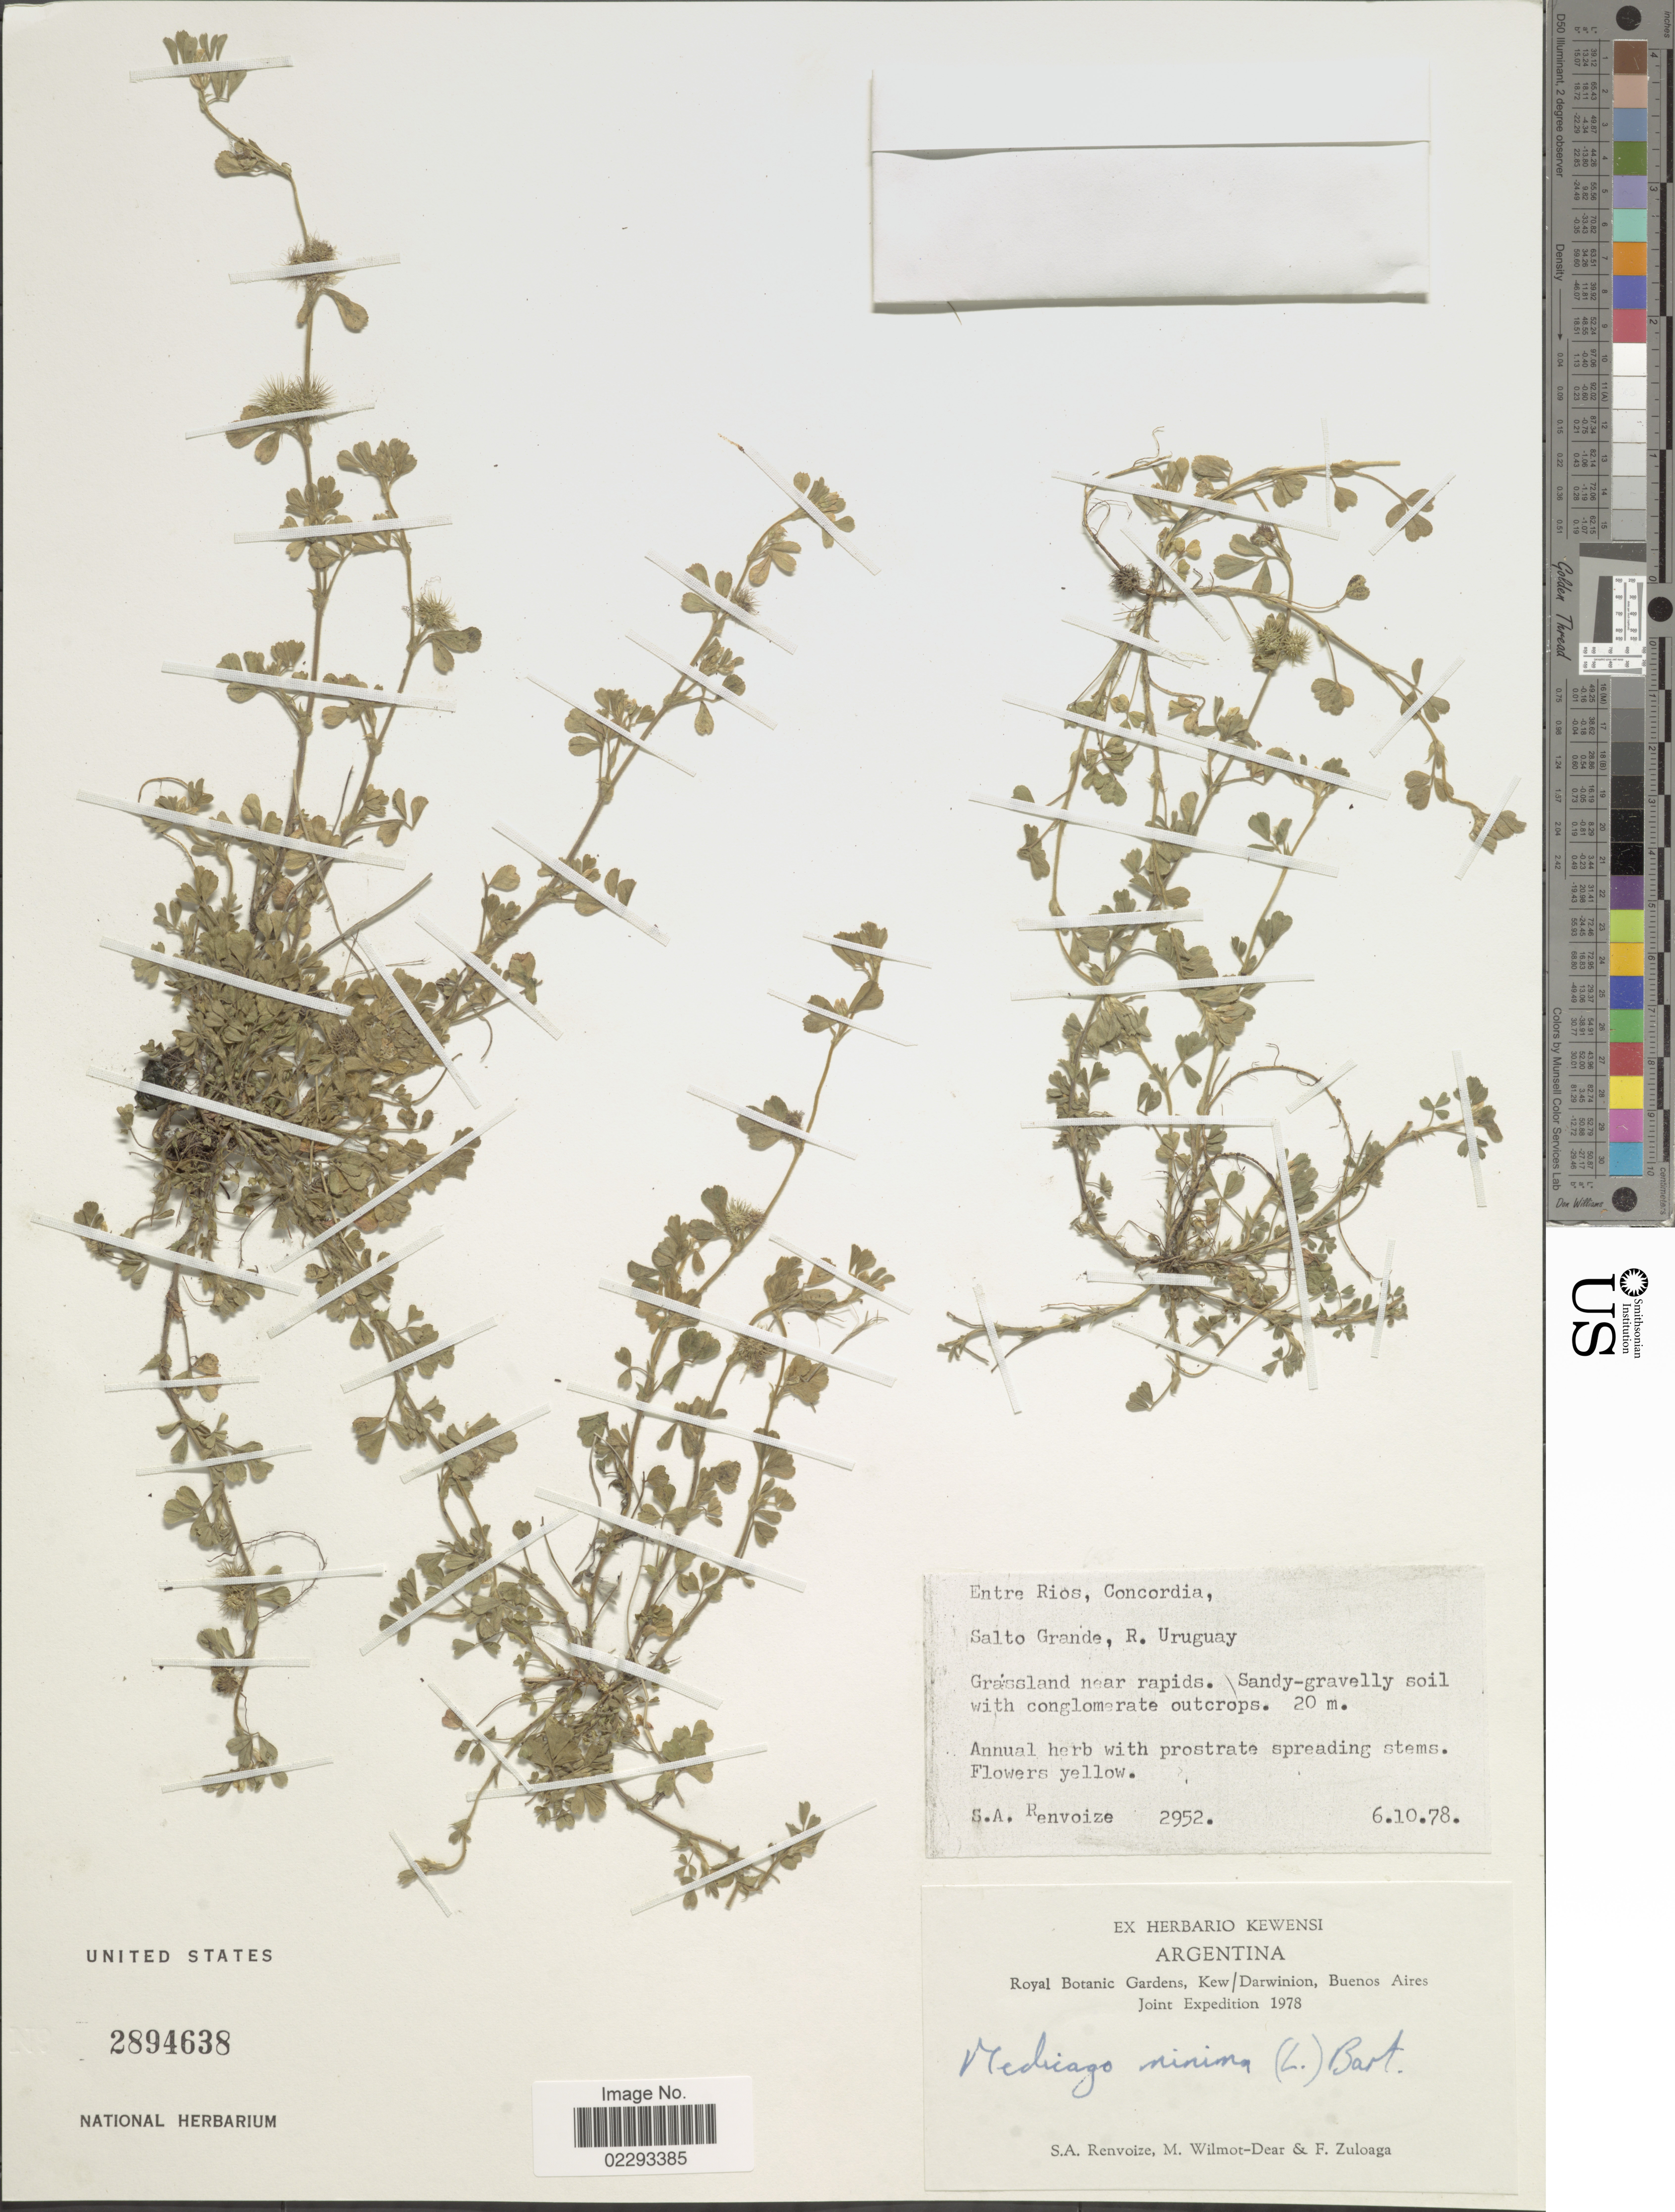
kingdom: Plantae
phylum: Tracheophyta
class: Magnoliopsida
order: Fabales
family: Fabaceae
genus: Medicago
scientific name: Medicago minima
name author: Lam.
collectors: S. A. Renvoize, C. Wilmot-Dear & F. Zuloaga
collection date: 1978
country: Argentina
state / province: Buenos Aires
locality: Royal Botanic gardens, Kew/Darwinion, Buenos Aires Joint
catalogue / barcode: US 2894638